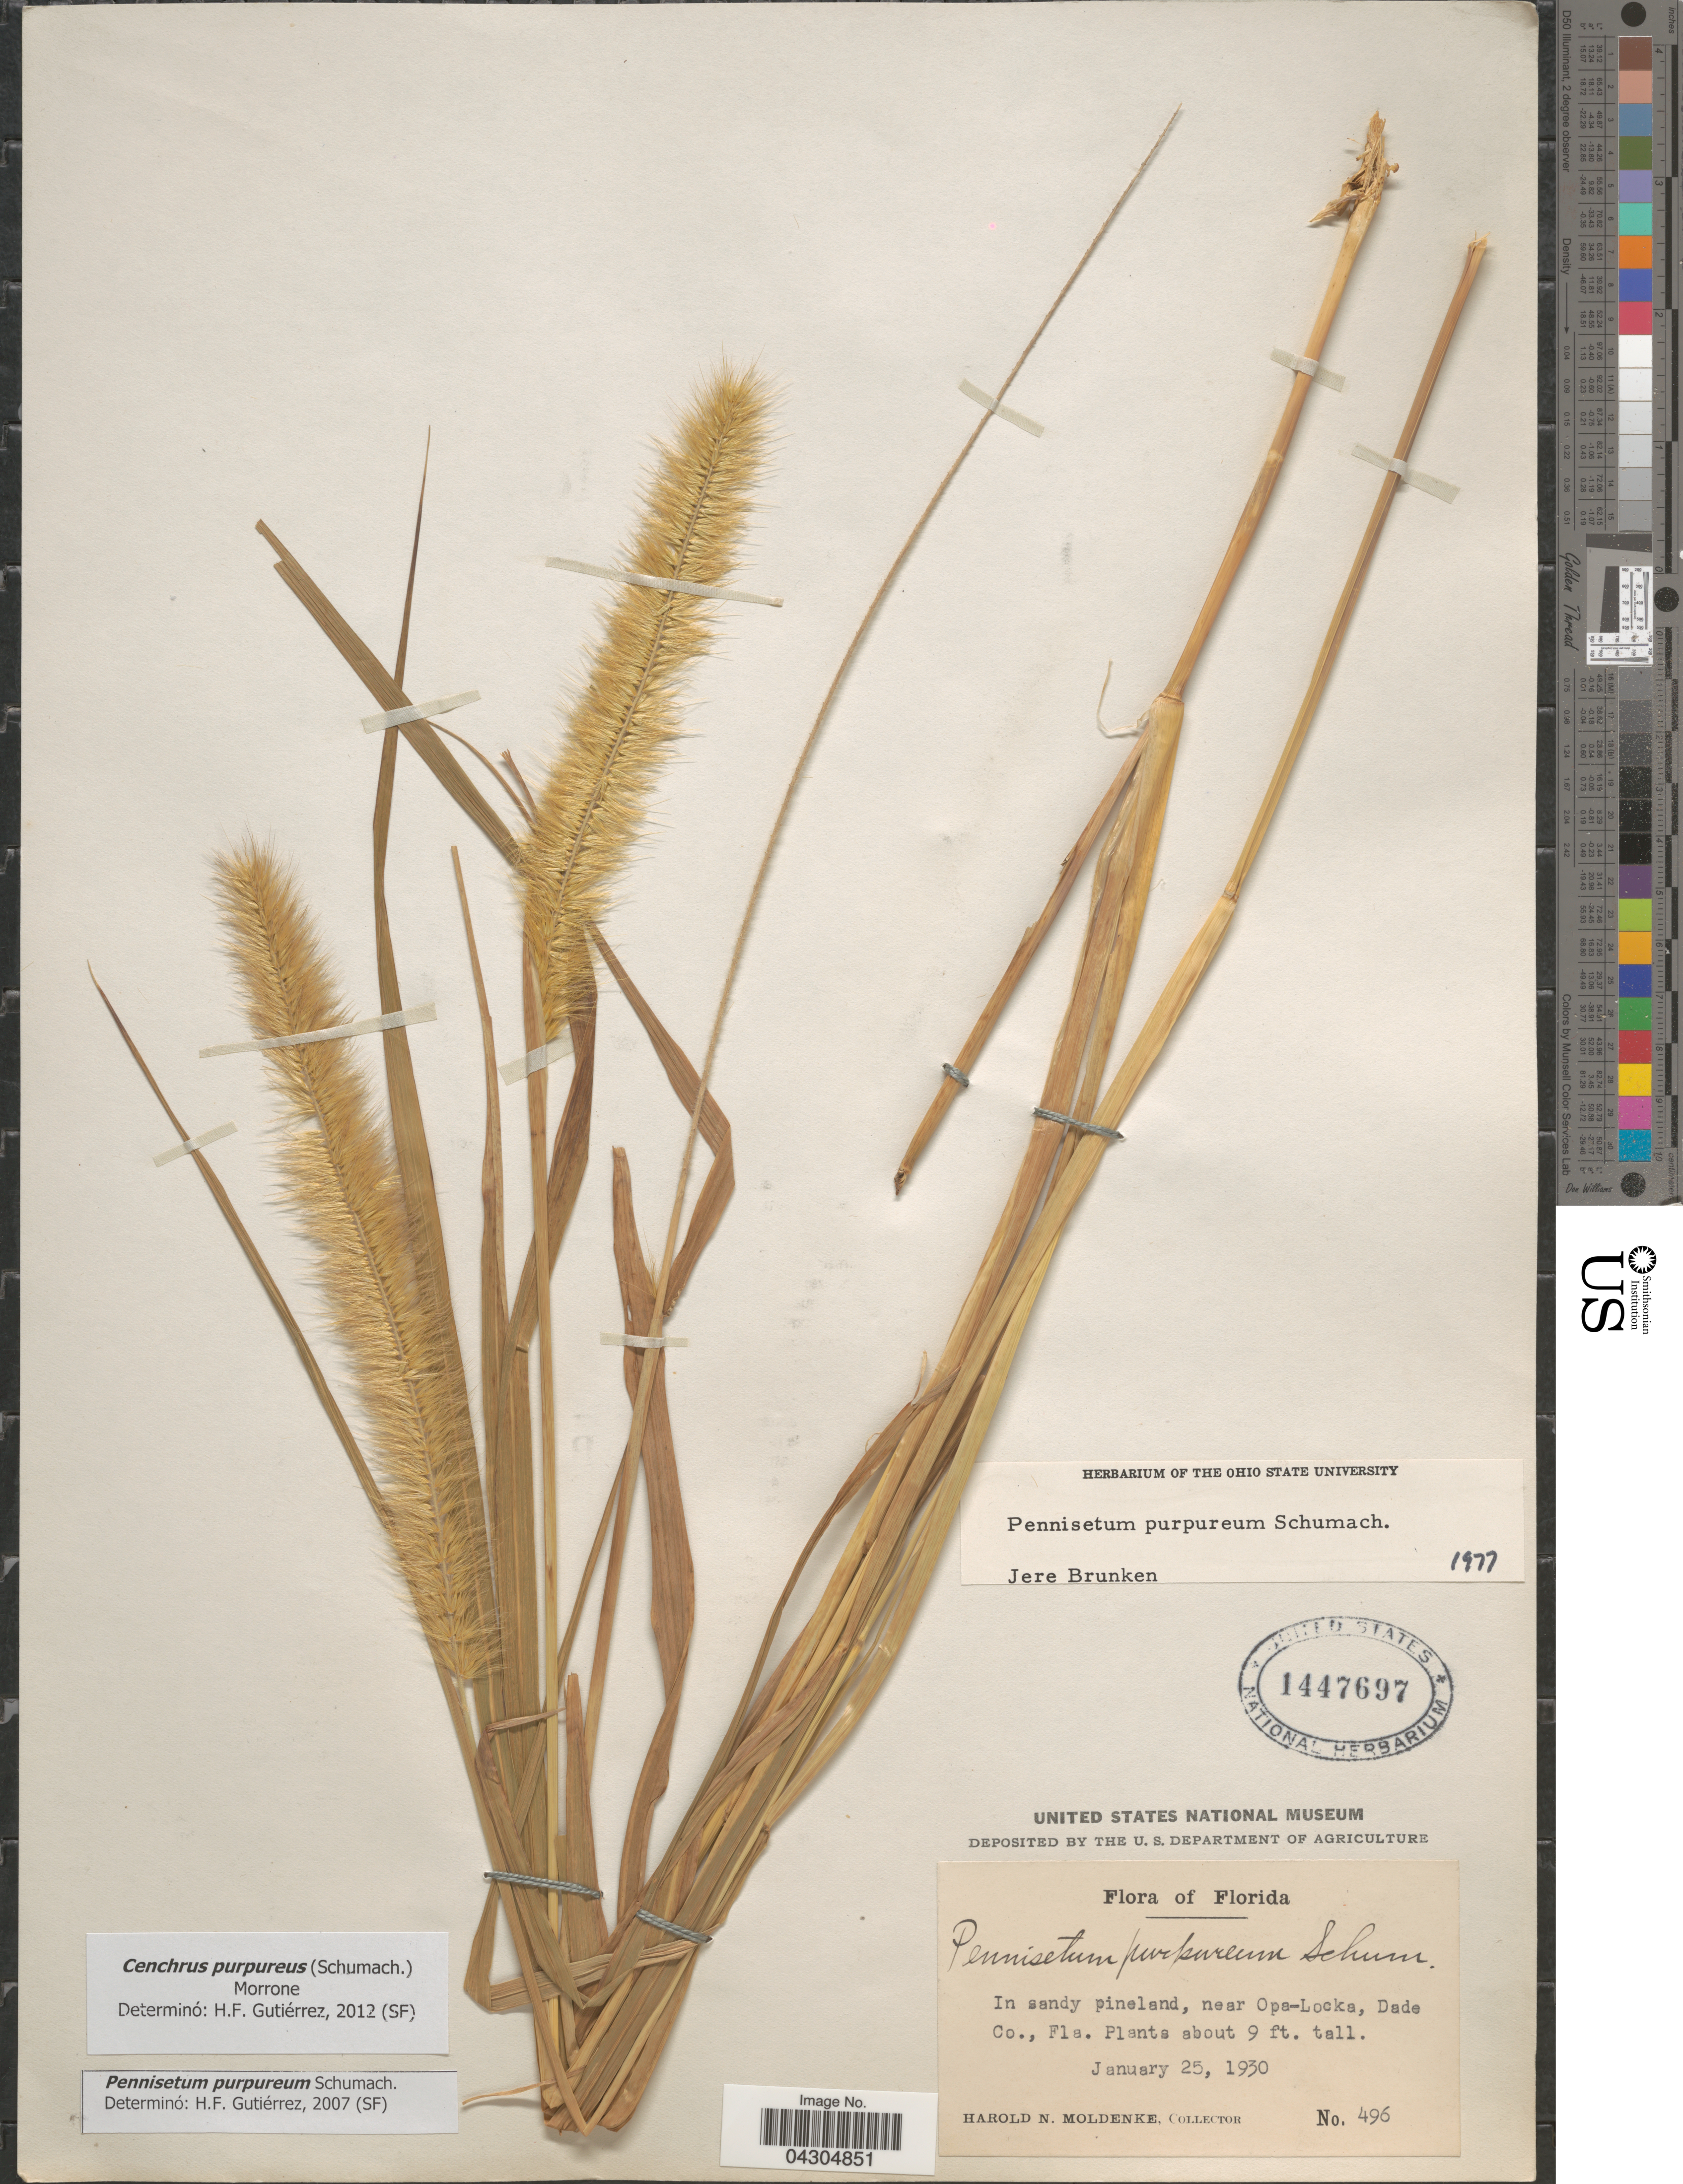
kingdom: Plantae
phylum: Tracheophyta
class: Liliopsida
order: Poales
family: Poaceae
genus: Cenchrus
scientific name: Cenchrus purpureus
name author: (Schumach.) Morrone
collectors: H. N. Moldenke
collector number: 496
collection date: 1930-01-25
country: United States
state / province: Florida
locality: Near Opa-Locka, Dade Co.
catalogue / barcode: US 1447697